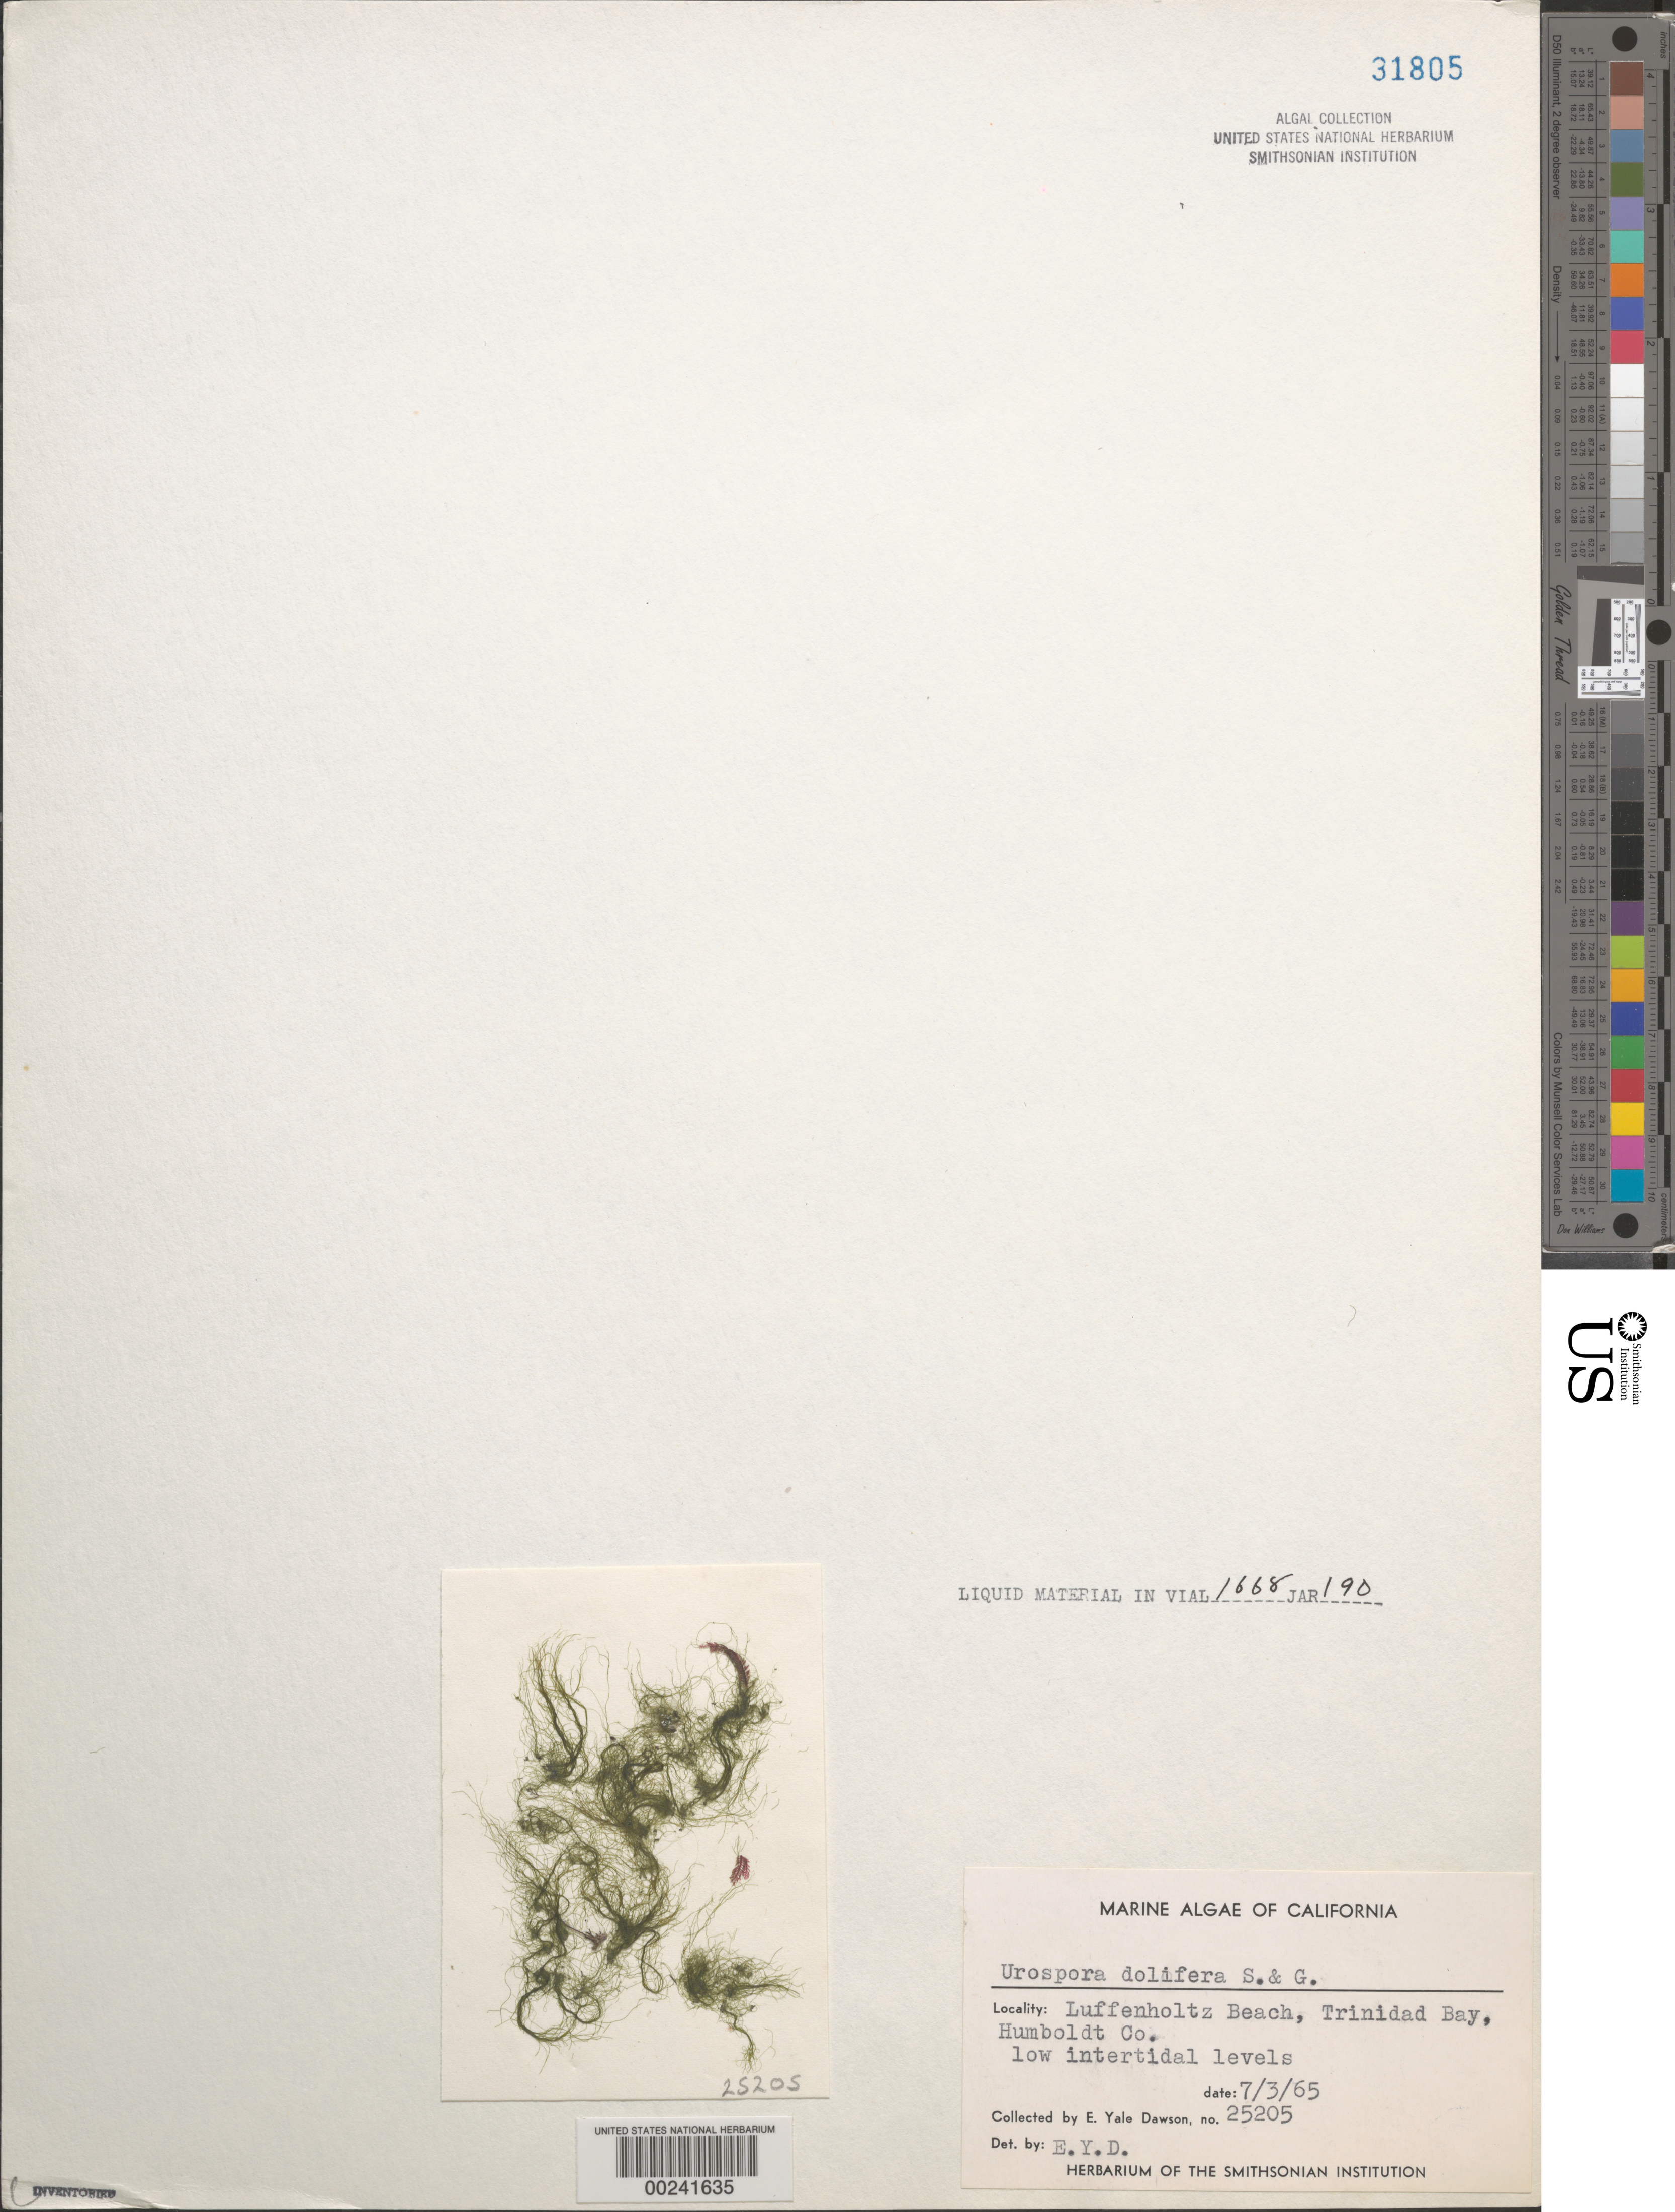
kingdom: Plantae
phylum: Chlorophyta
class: Ulvophyceae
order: Ulotrichales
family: Ulotrichaceae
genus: Urospora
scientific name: Urospora delifera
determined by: Dawson, E. Y.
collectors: E. Y. Dawson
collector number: EYD 25205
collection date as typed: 03 Jul 1965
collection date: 1965-07-03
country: United States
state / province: California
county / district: Humboldt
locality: Trinidad Bay, Luffenholtz Beach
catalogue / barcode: US 31805